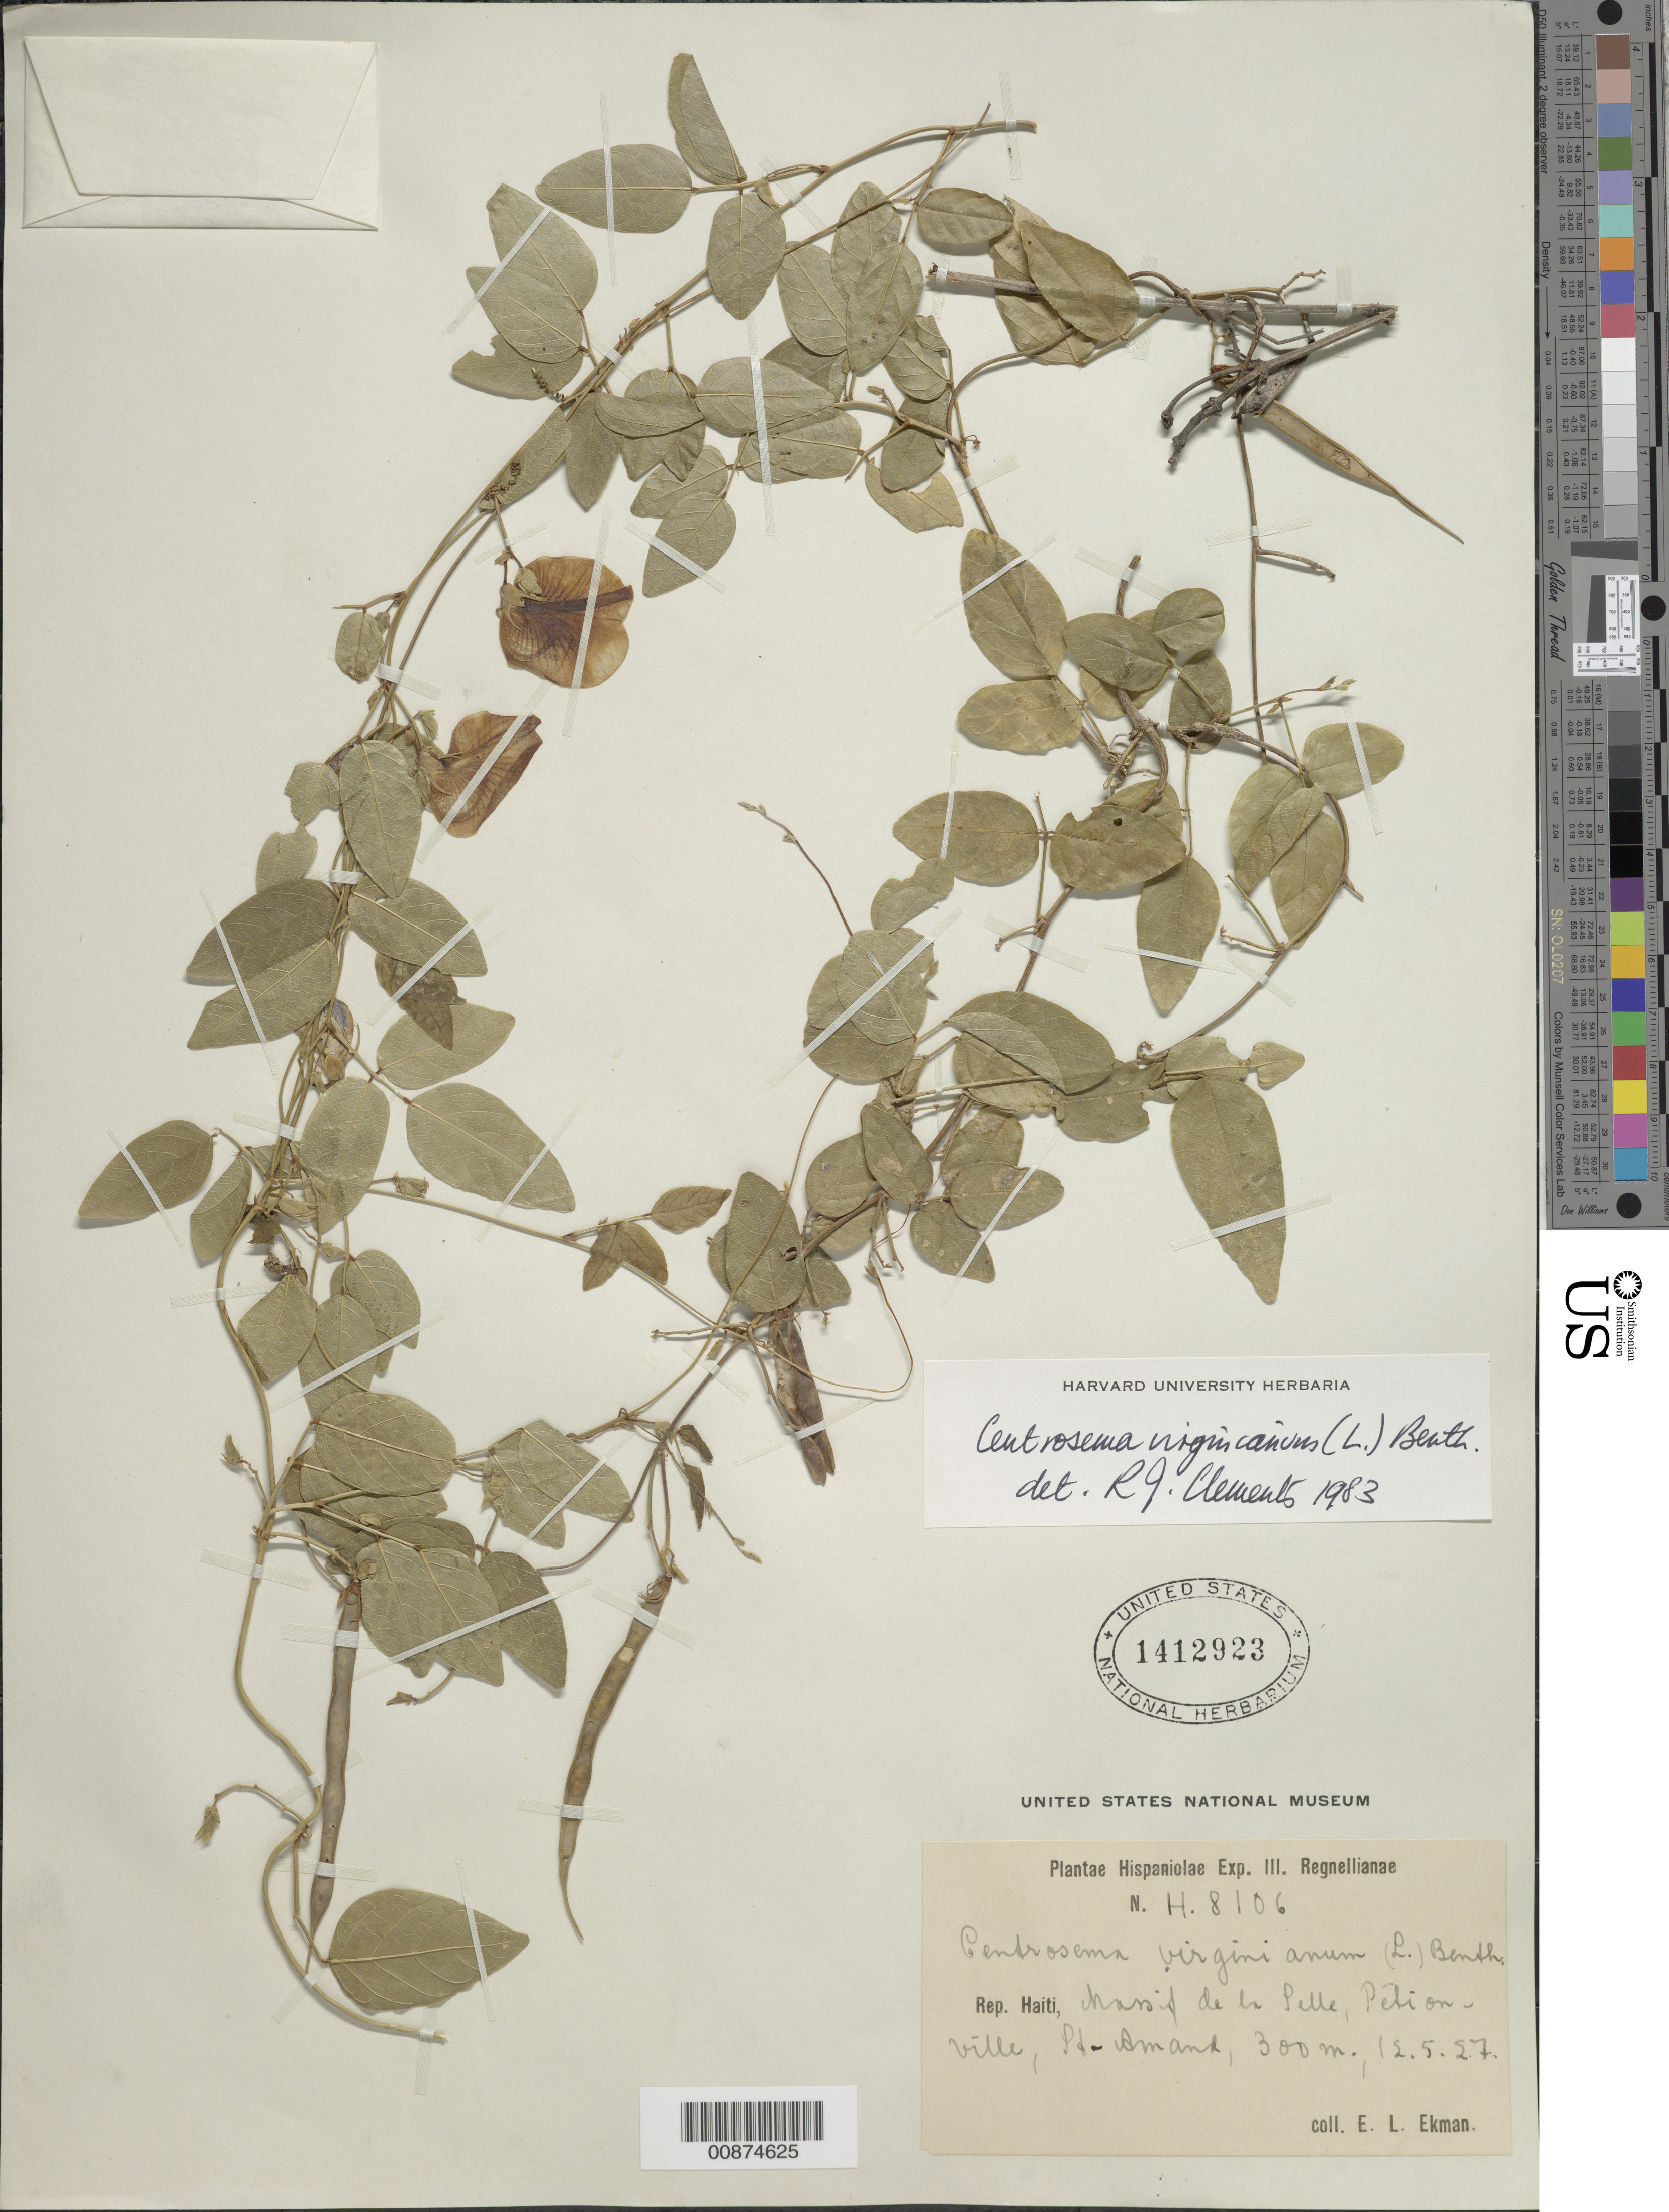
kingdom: Plantae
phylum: Tracheophyta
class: Magnoliopsida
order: Fabales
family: Fabaceae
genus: Centrosema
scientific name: Centrosema virginianum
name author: (L.) Benth.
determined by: Clements, R. J.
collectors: E. L. Ekman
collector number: H 8106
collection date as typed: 12 May 1927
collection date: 1927-05-12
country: Haiti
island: Hispaniola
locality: Massif de la Selle, Pétionville, St-Amand.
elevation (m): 300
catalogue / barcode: US 1412923